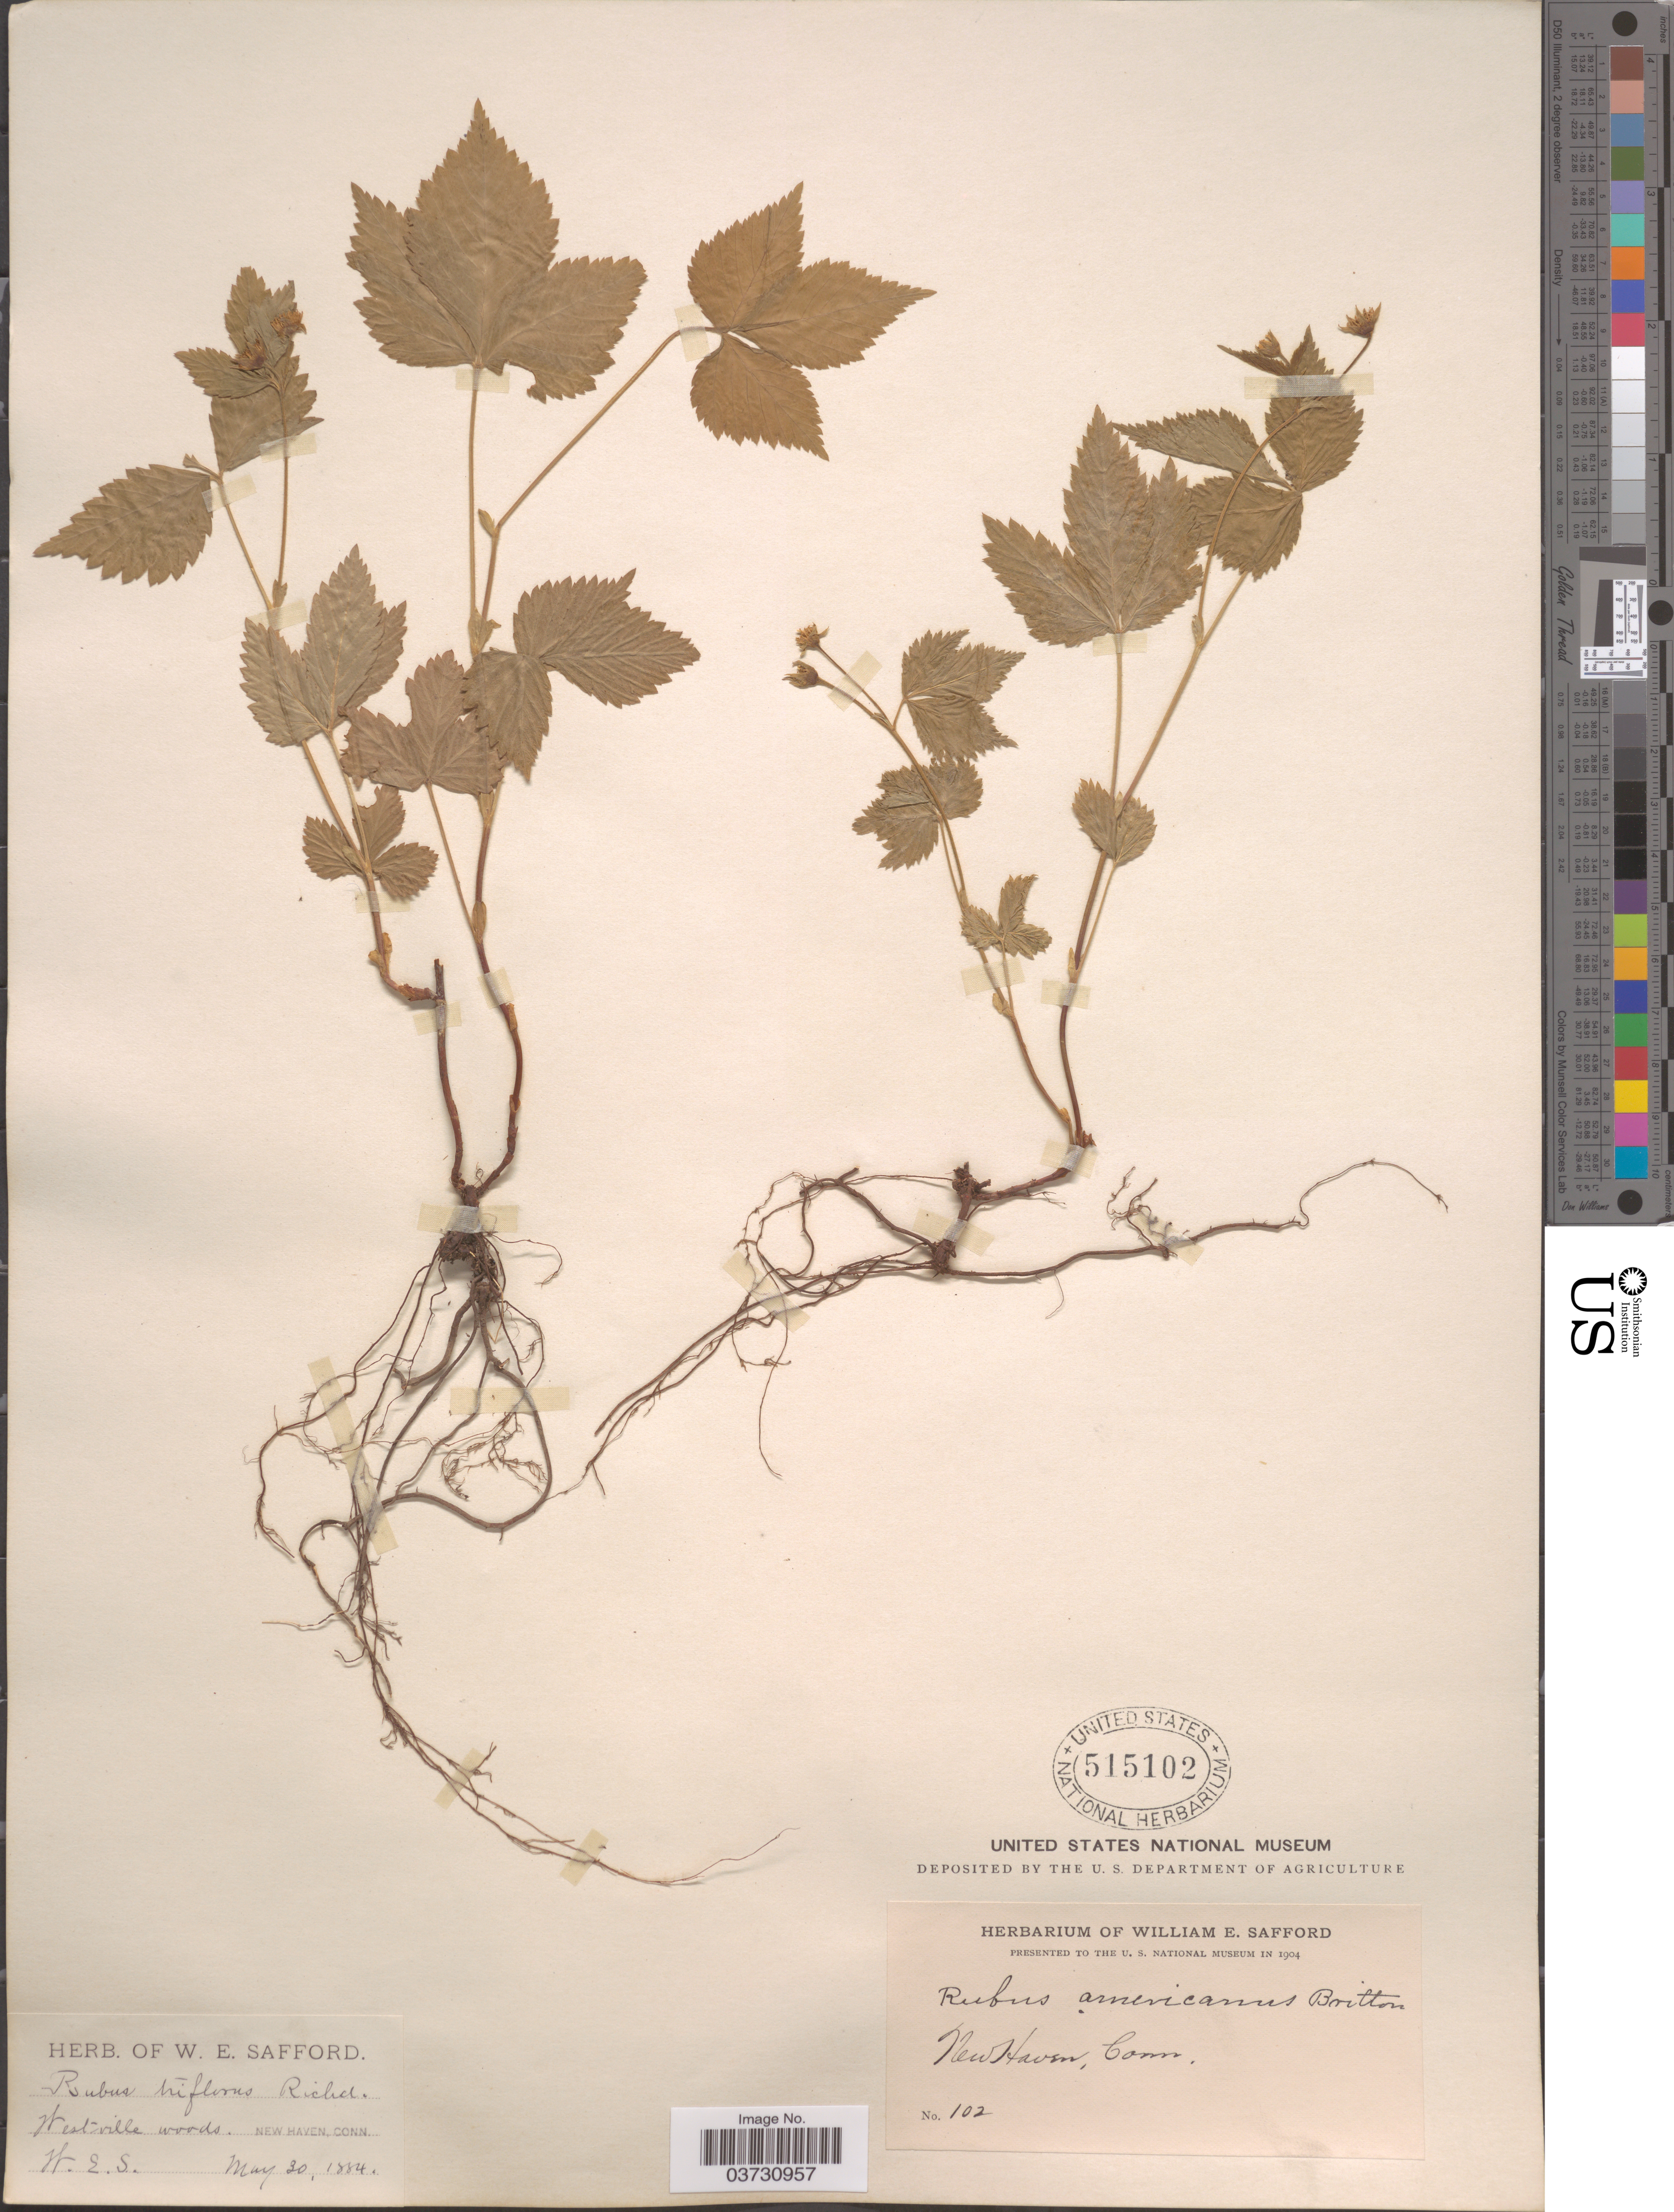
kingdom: Plantae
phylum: Tracheophyta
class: Magnoliopsida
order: Rosales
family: Rosaceae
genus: Rubus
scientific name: Rubus pubescens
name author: Raf.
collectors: W. E. Safford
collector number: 102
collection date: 1884-05-30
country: United States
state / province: Connecticut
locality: Westville woods. New Haven.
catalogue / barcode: US 515102